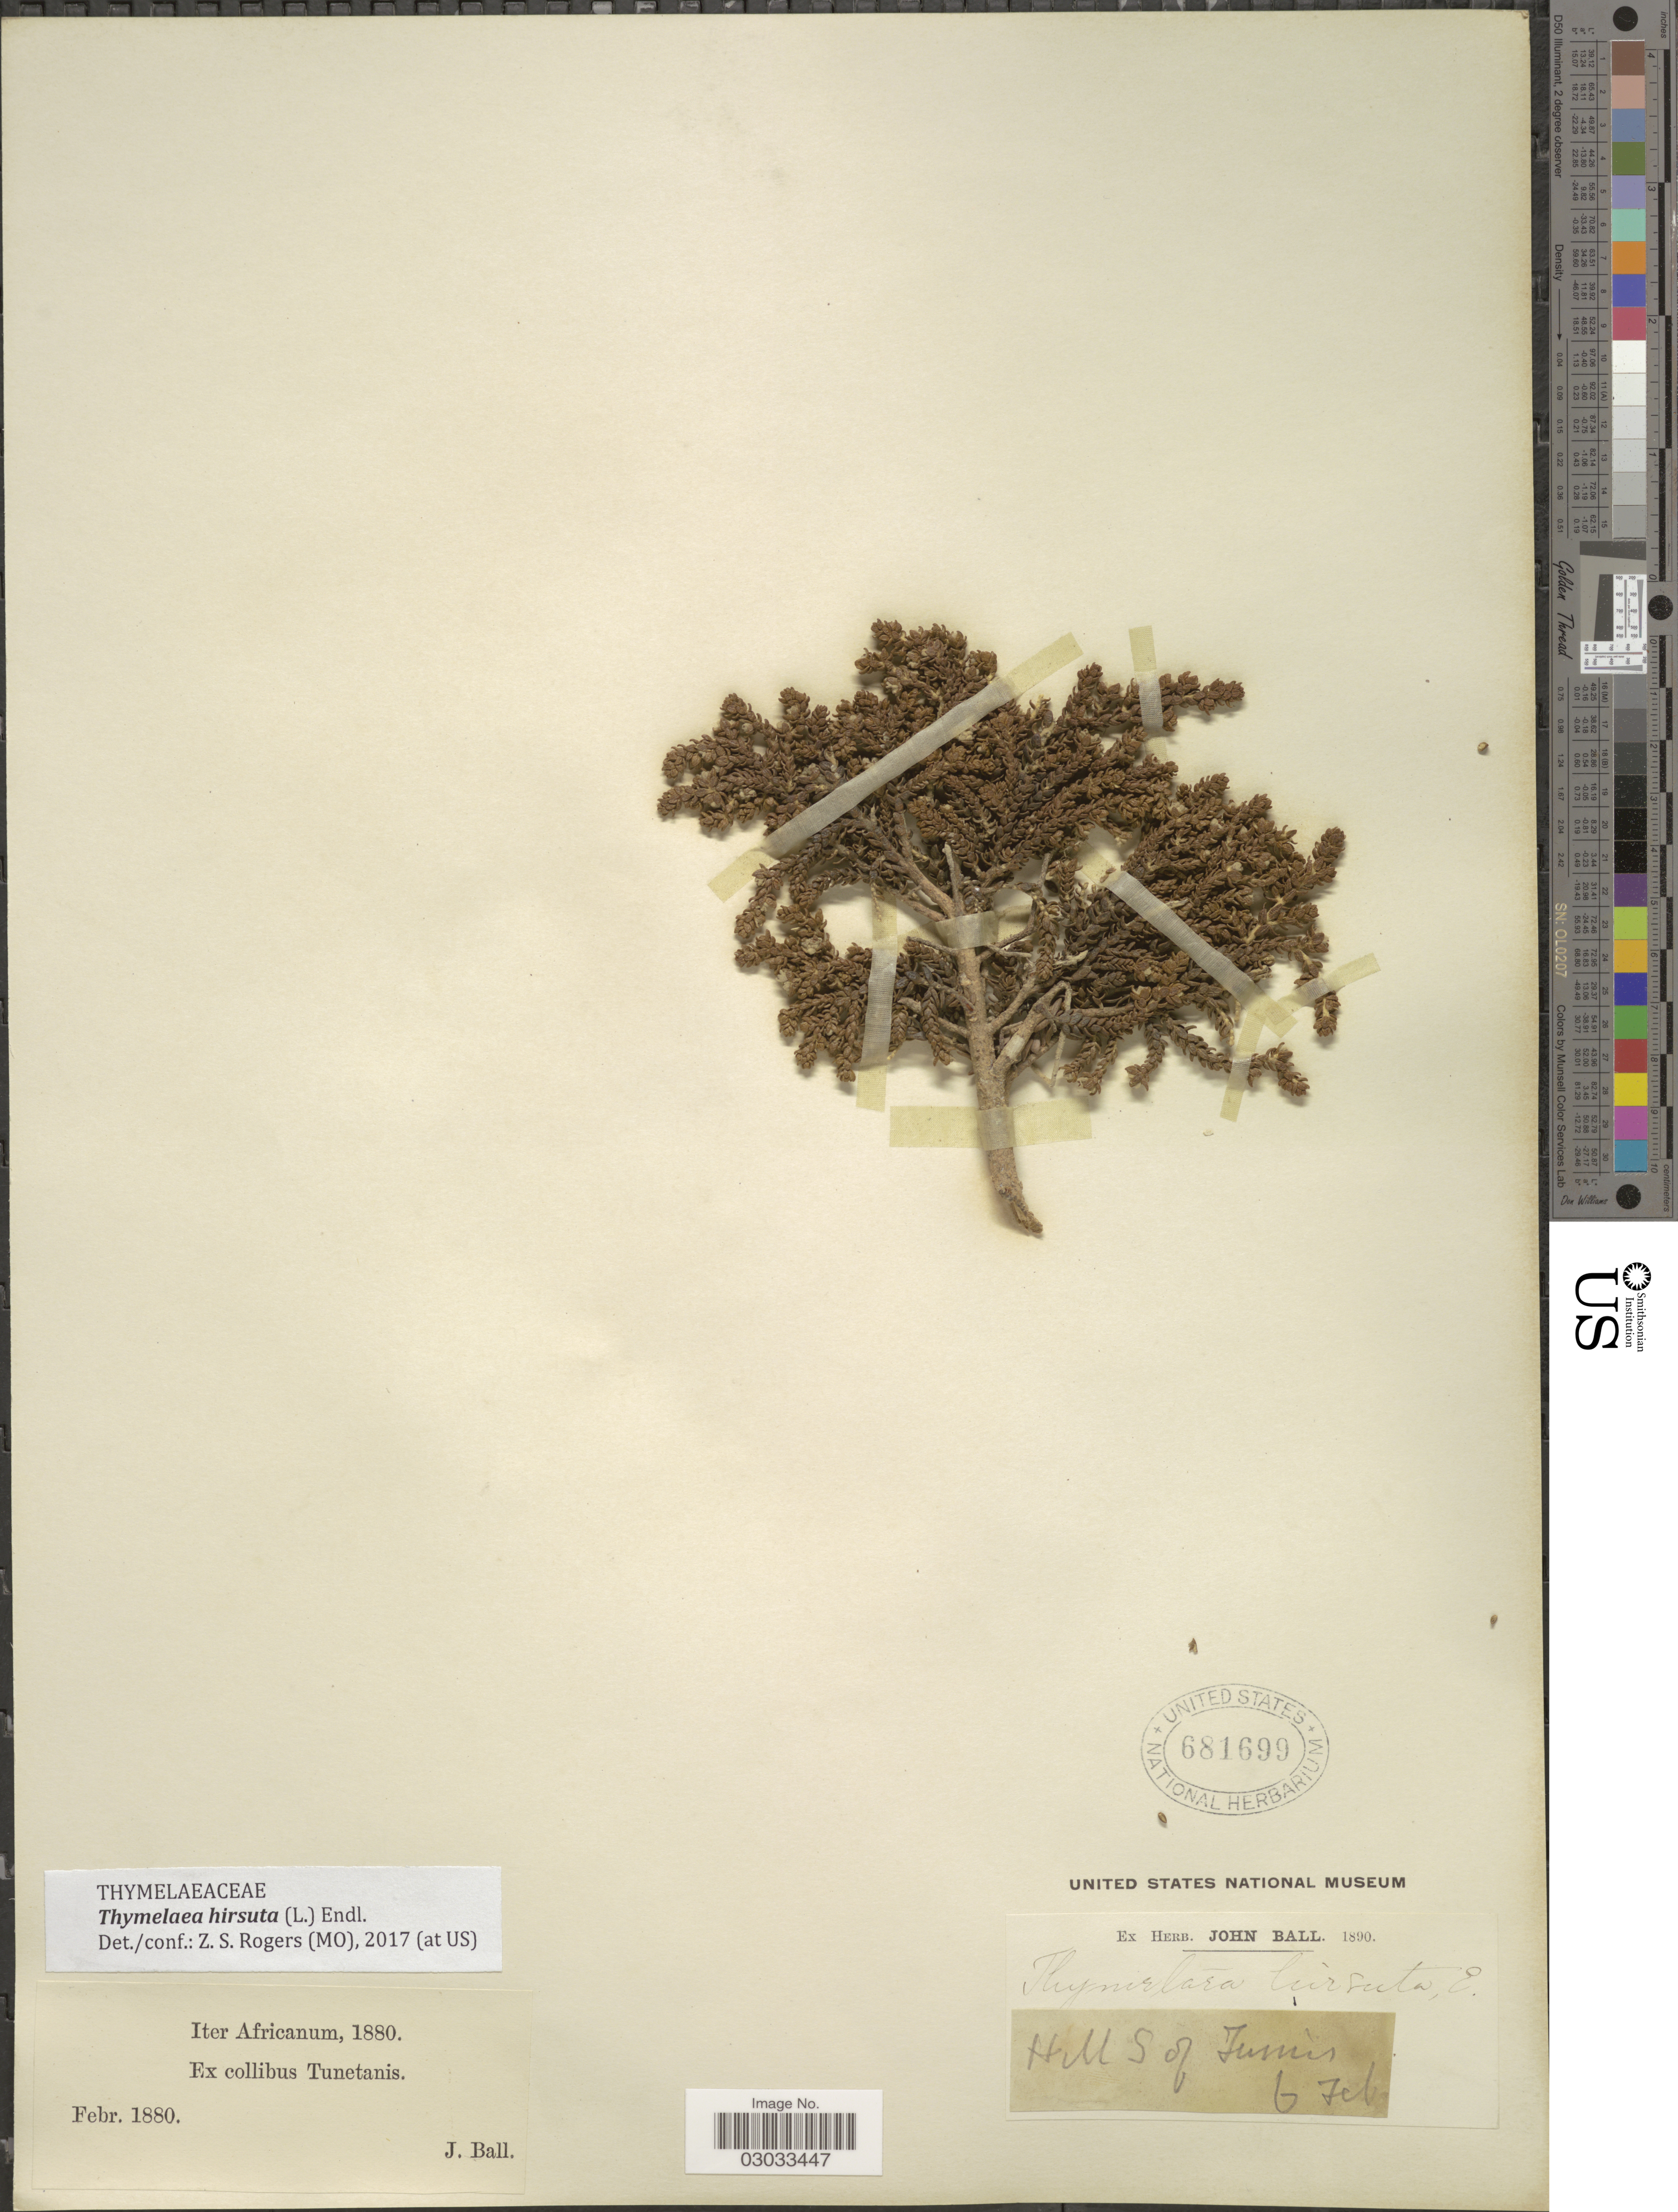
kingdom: Plantae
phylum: Tracheophyta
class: Magnoliopsida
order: Malvales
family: Thymelaeaceae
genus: Thymelaea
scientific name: Thymelaea hirsuta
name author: (L.) Endl.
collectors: J. Ball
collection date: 1880-02-06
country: Tunisia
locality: Ex collibus Tunetanis. Hill S of Tunis.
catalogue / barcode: US 681699